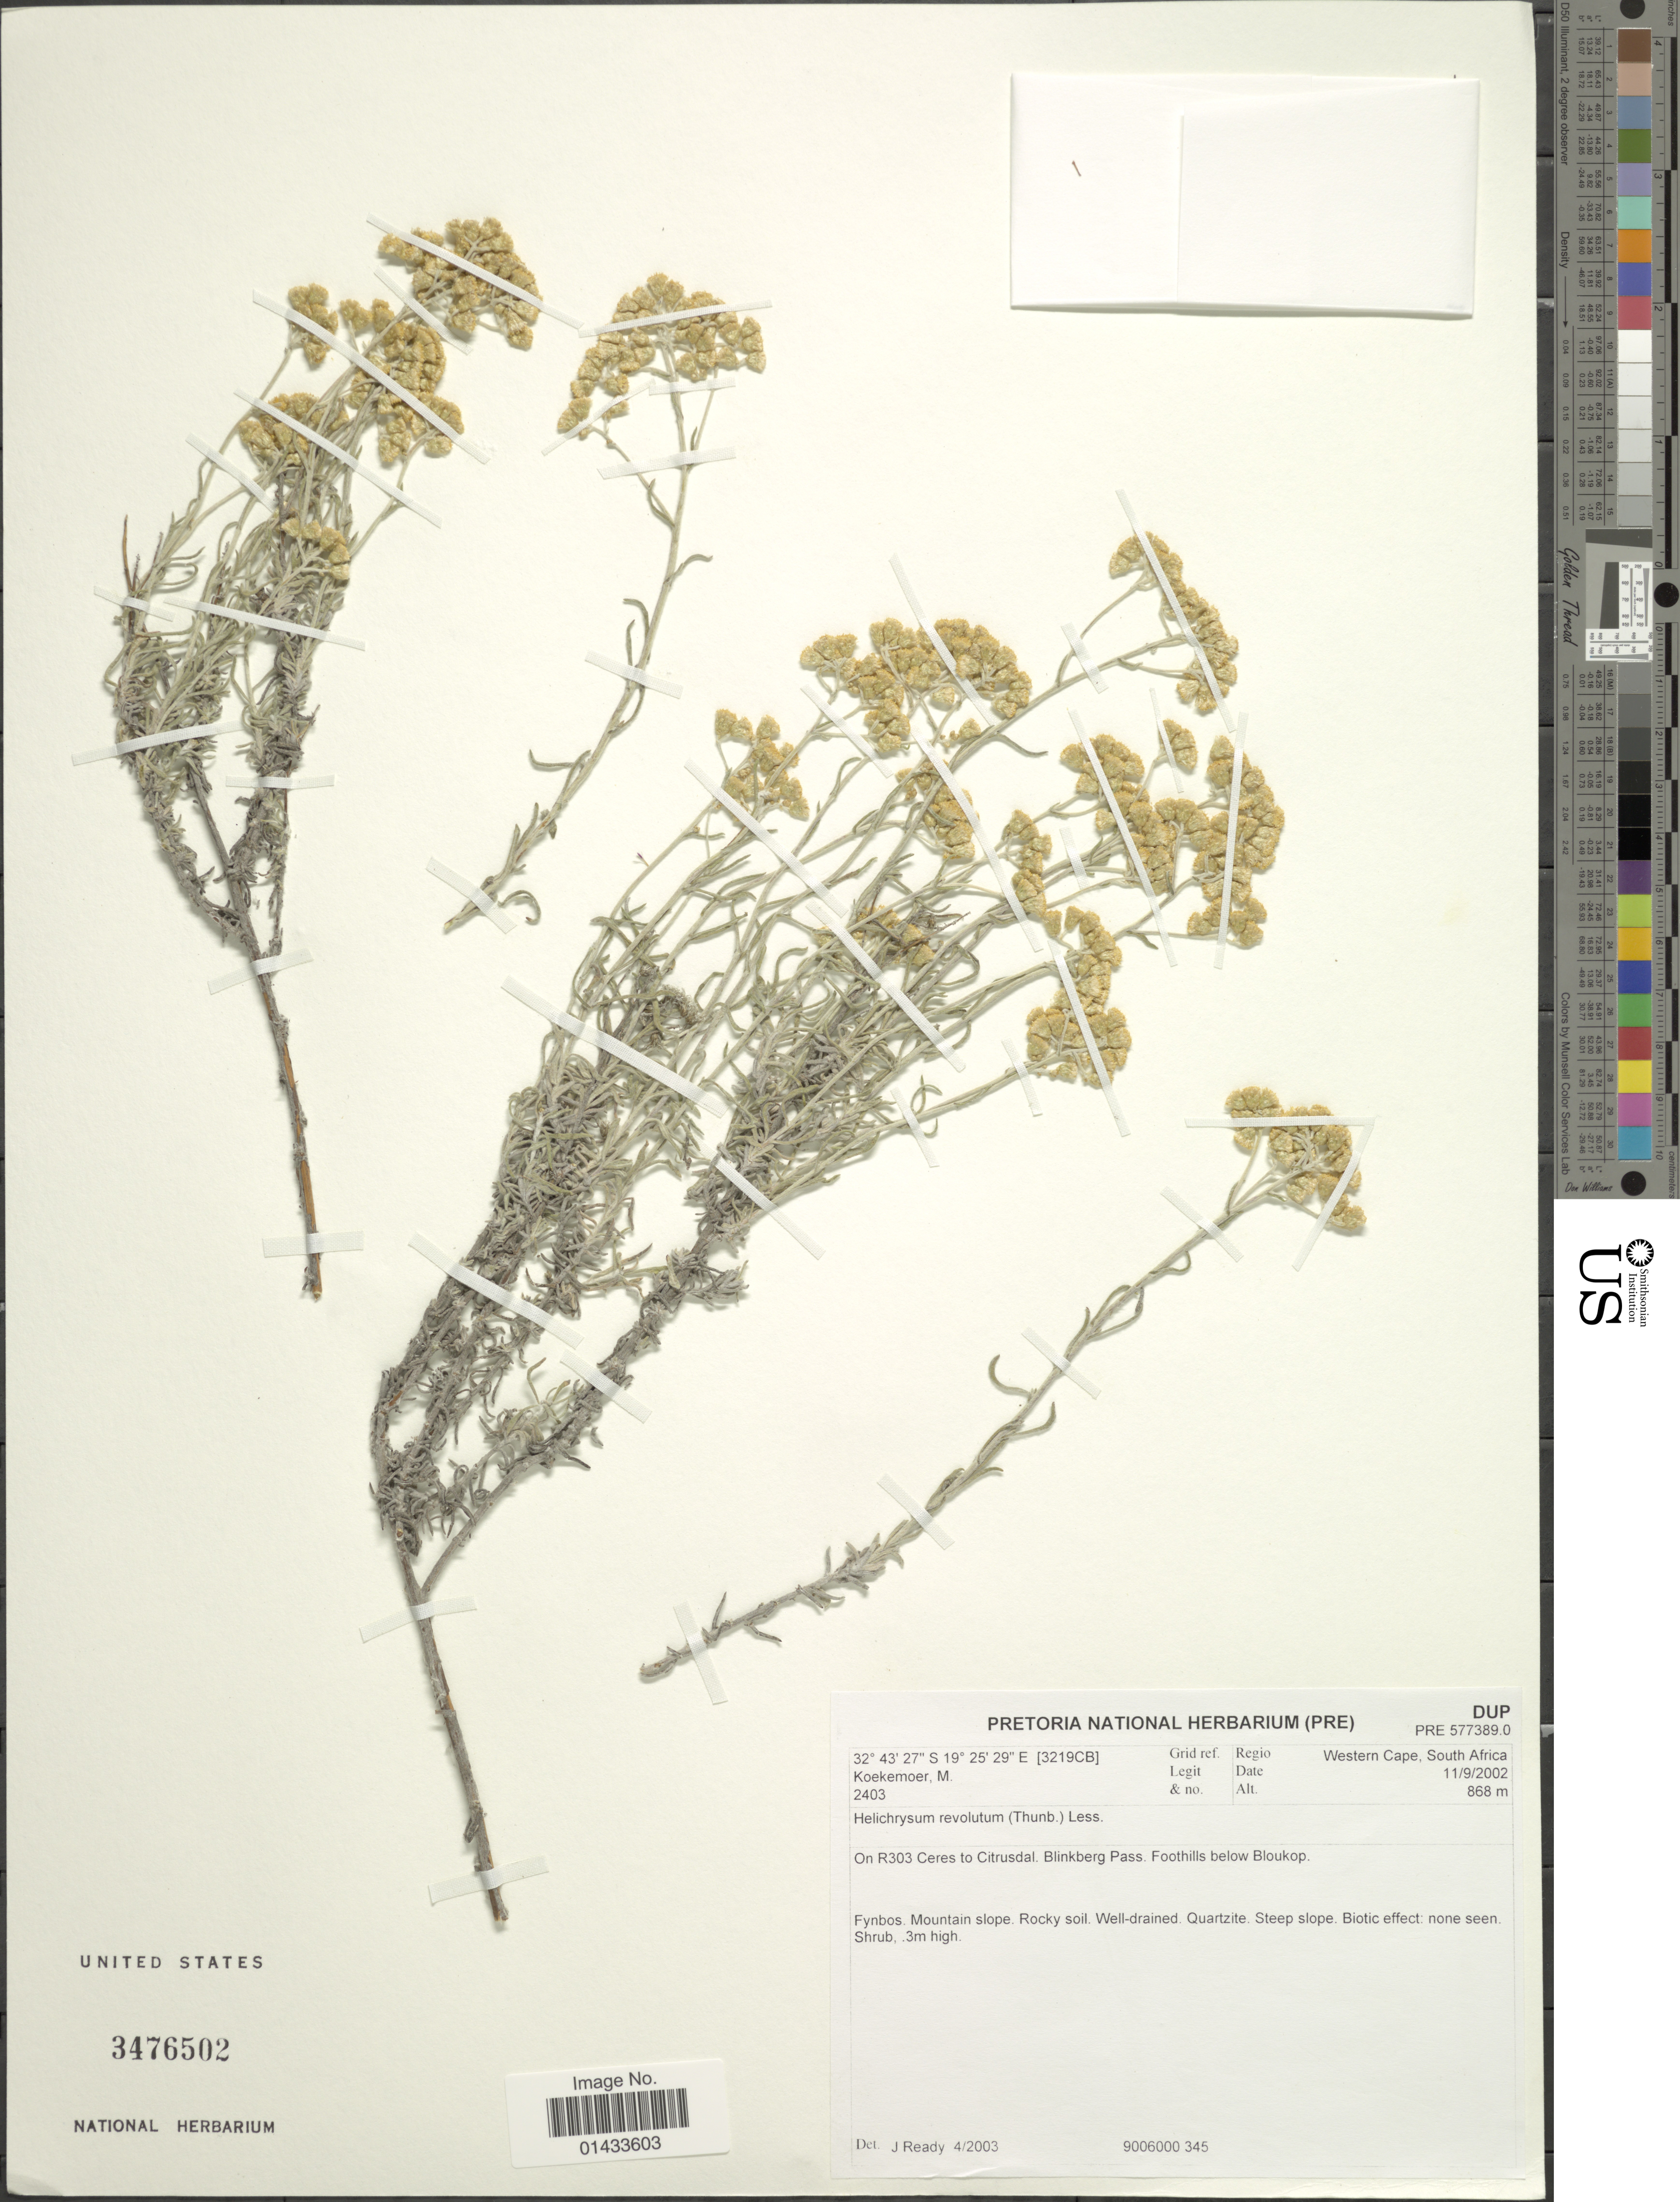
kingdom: Plantae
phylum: Tracheophyta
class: Magnoliopsida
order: Asterales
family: Asteraceae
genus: Helichrysum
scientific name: Helichrysum revolutum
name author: (Thunb.) Less.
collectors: M. Koekemoer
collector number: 2403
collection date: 2002-09-11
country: South Africa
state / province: Western Cape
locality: Regio Western Cape, South Africa, Grid ref. [3219CB], On R303 Ceres to Citrusdal, Blinkberg Pass, Foothills below Bloukop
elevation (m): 868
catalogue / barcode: US 3476502